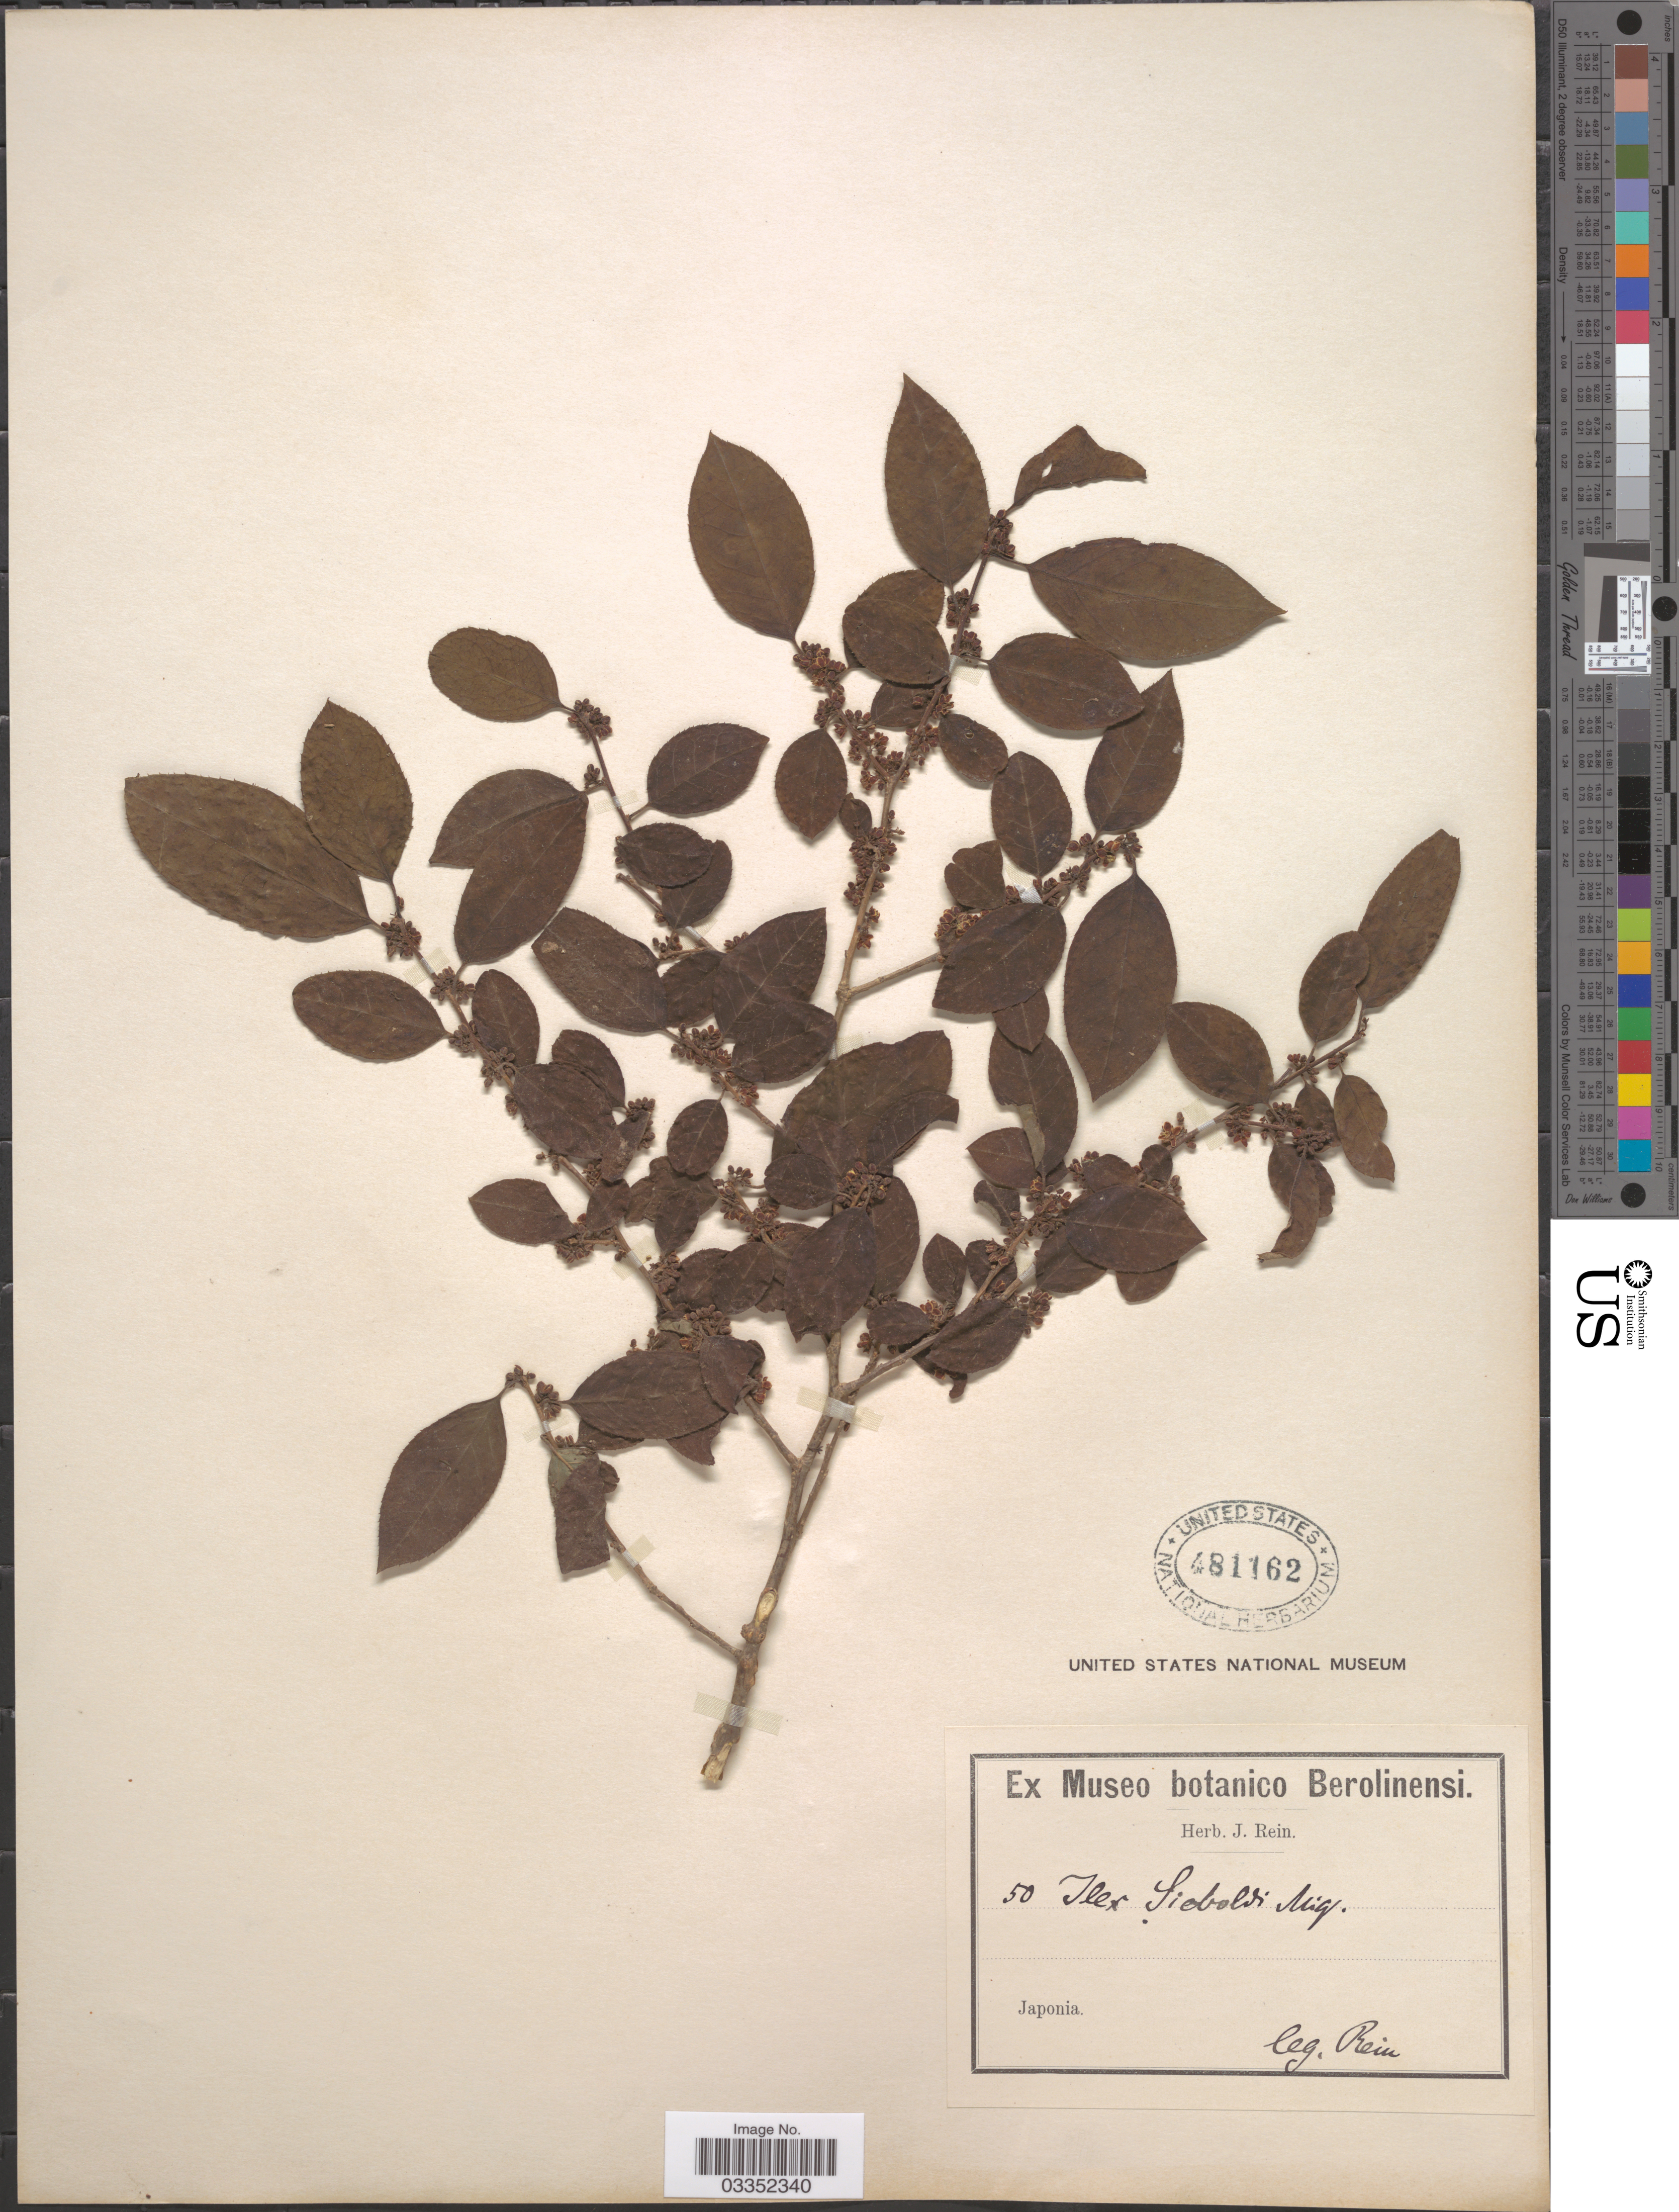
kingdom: Plantae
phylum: Tracheophyta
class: Magnoliopsida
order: Aquifoliales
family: Aquifoliaceae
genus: Ilex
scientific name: Ilex sieboldii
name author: Miq.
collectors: Rein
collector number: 50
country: Japan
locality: Japonia.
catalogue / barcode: US 481162